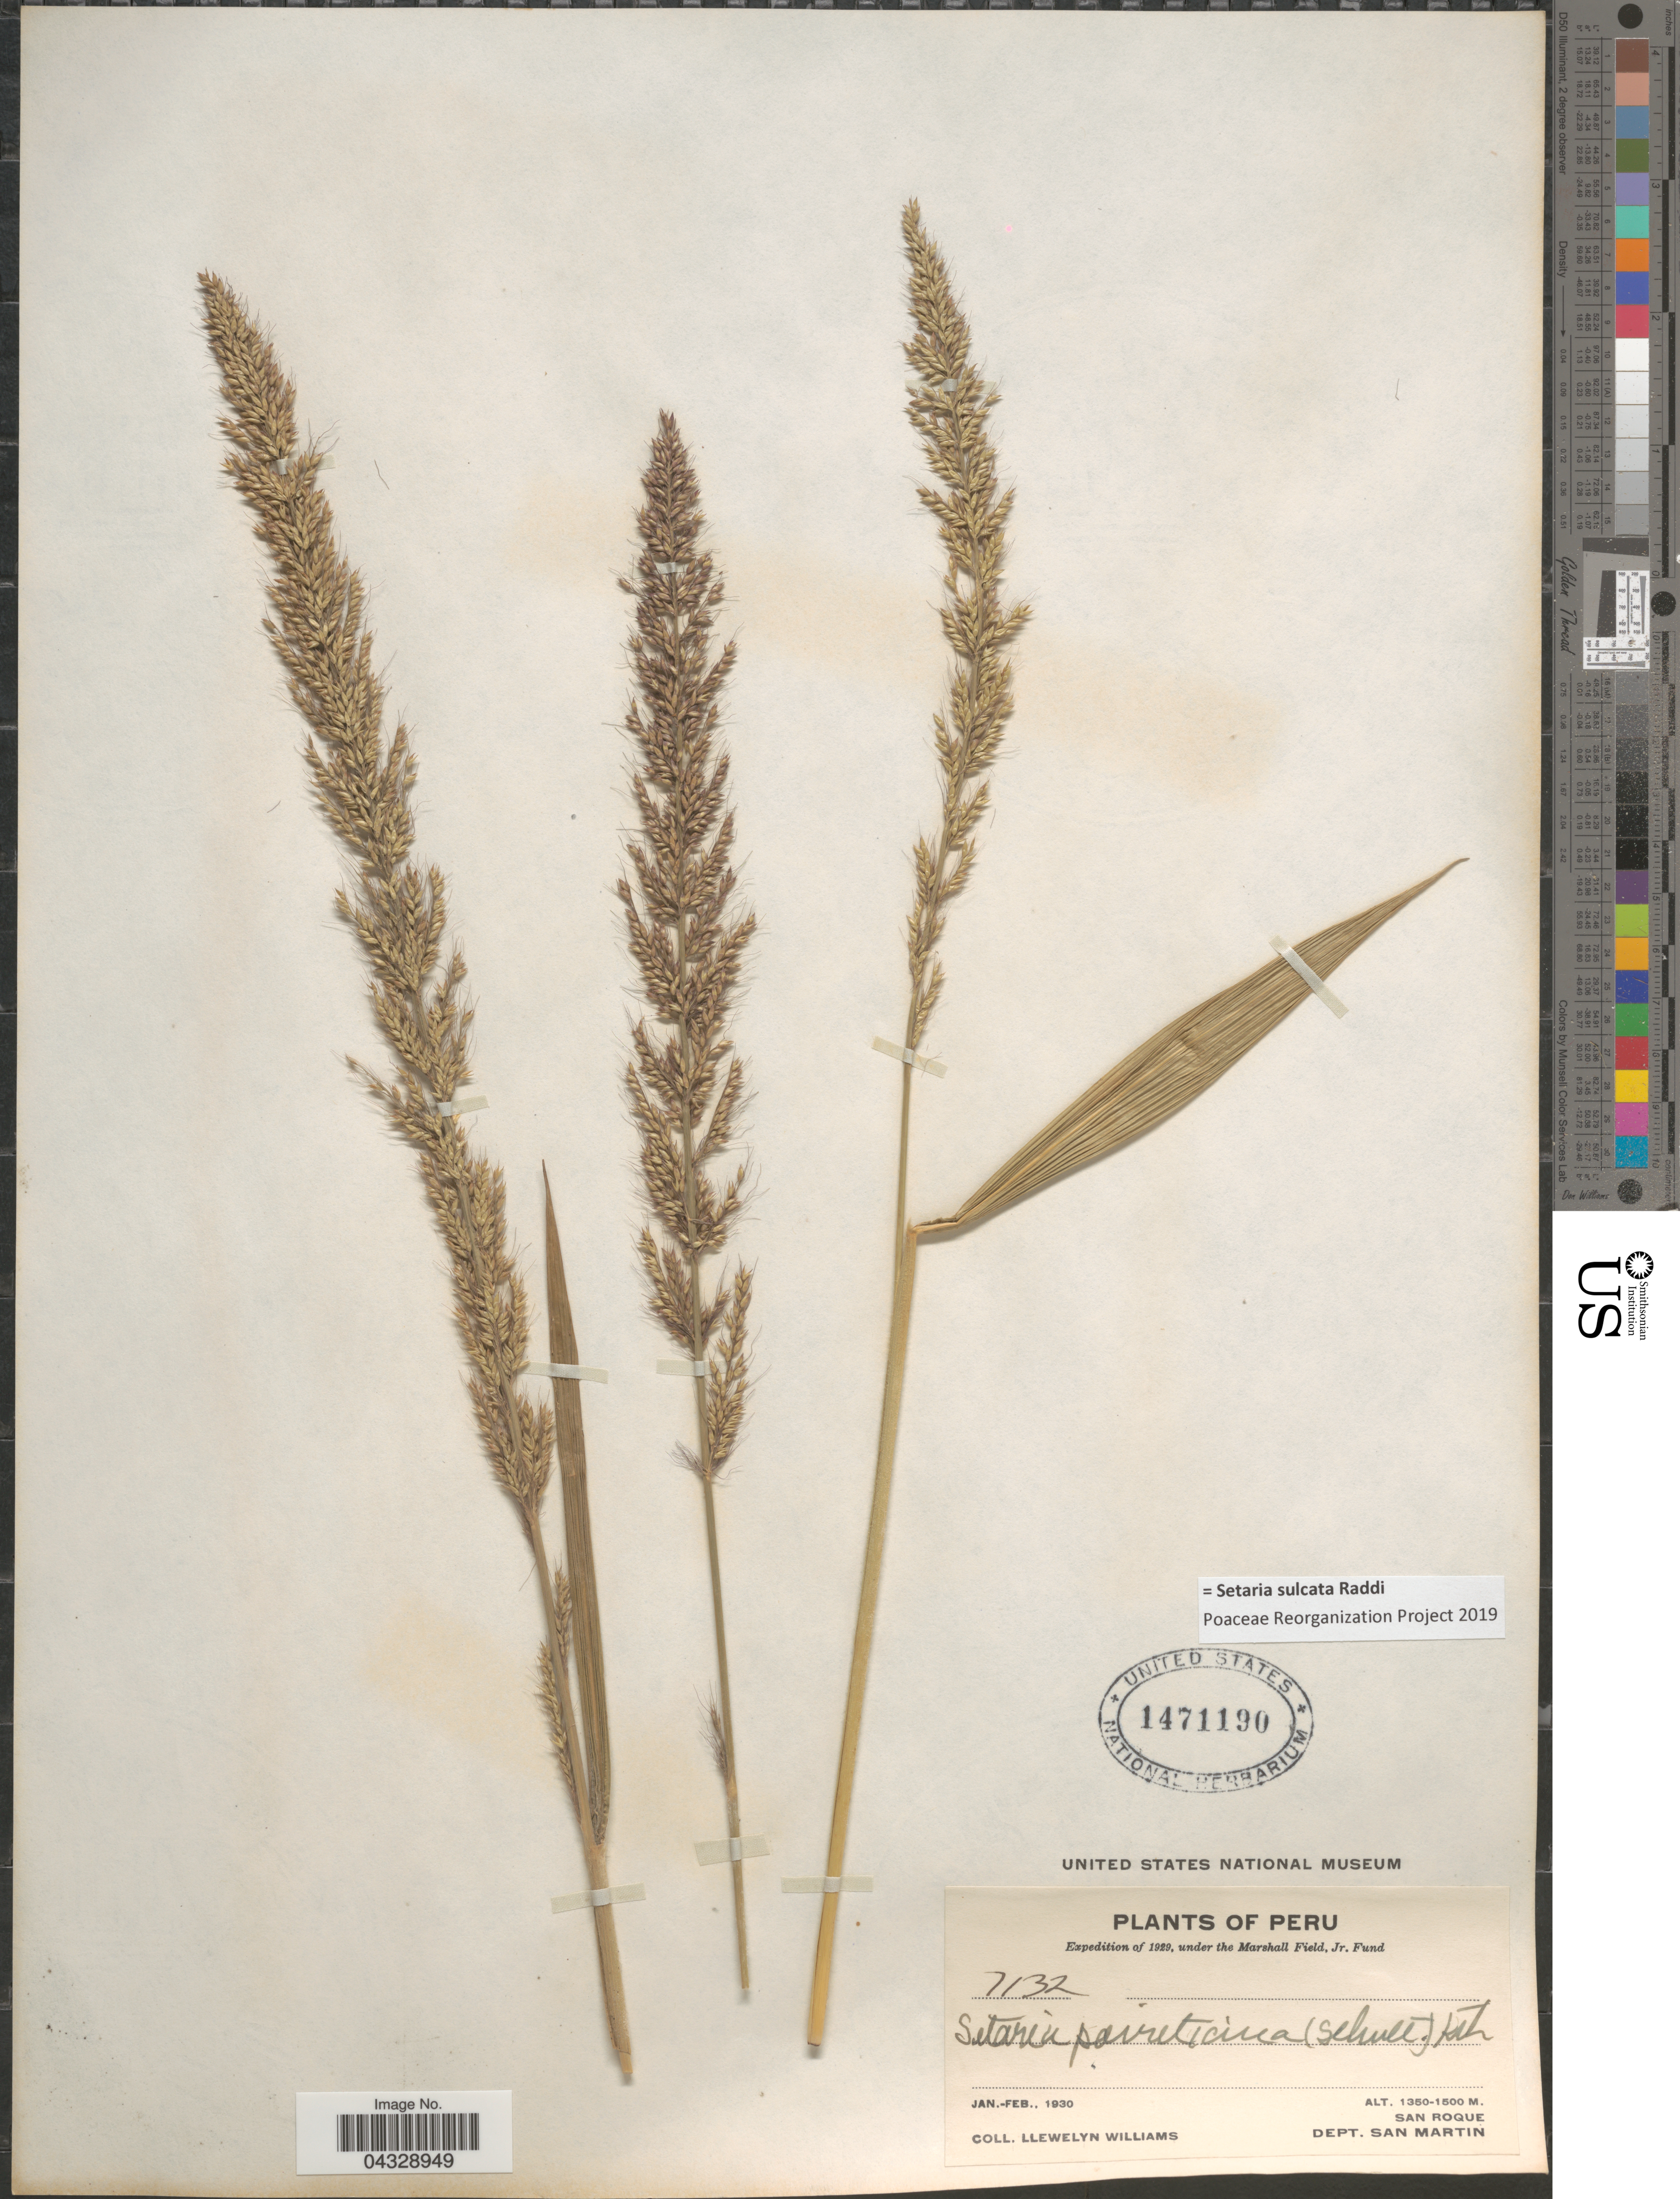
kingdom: Plantae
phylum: Tracheophyta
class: Liliopsida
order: Poales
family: Poaceae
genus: Setaria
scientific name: Setaria sulcata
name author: Raddi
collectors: Ll. Williams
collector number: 7132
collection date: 1930-01/1930-02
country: Peru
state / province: San Martín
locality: Expedition of 1929. San Roque. Dept. San Martin.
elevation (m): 1350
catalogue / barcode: US 1471190